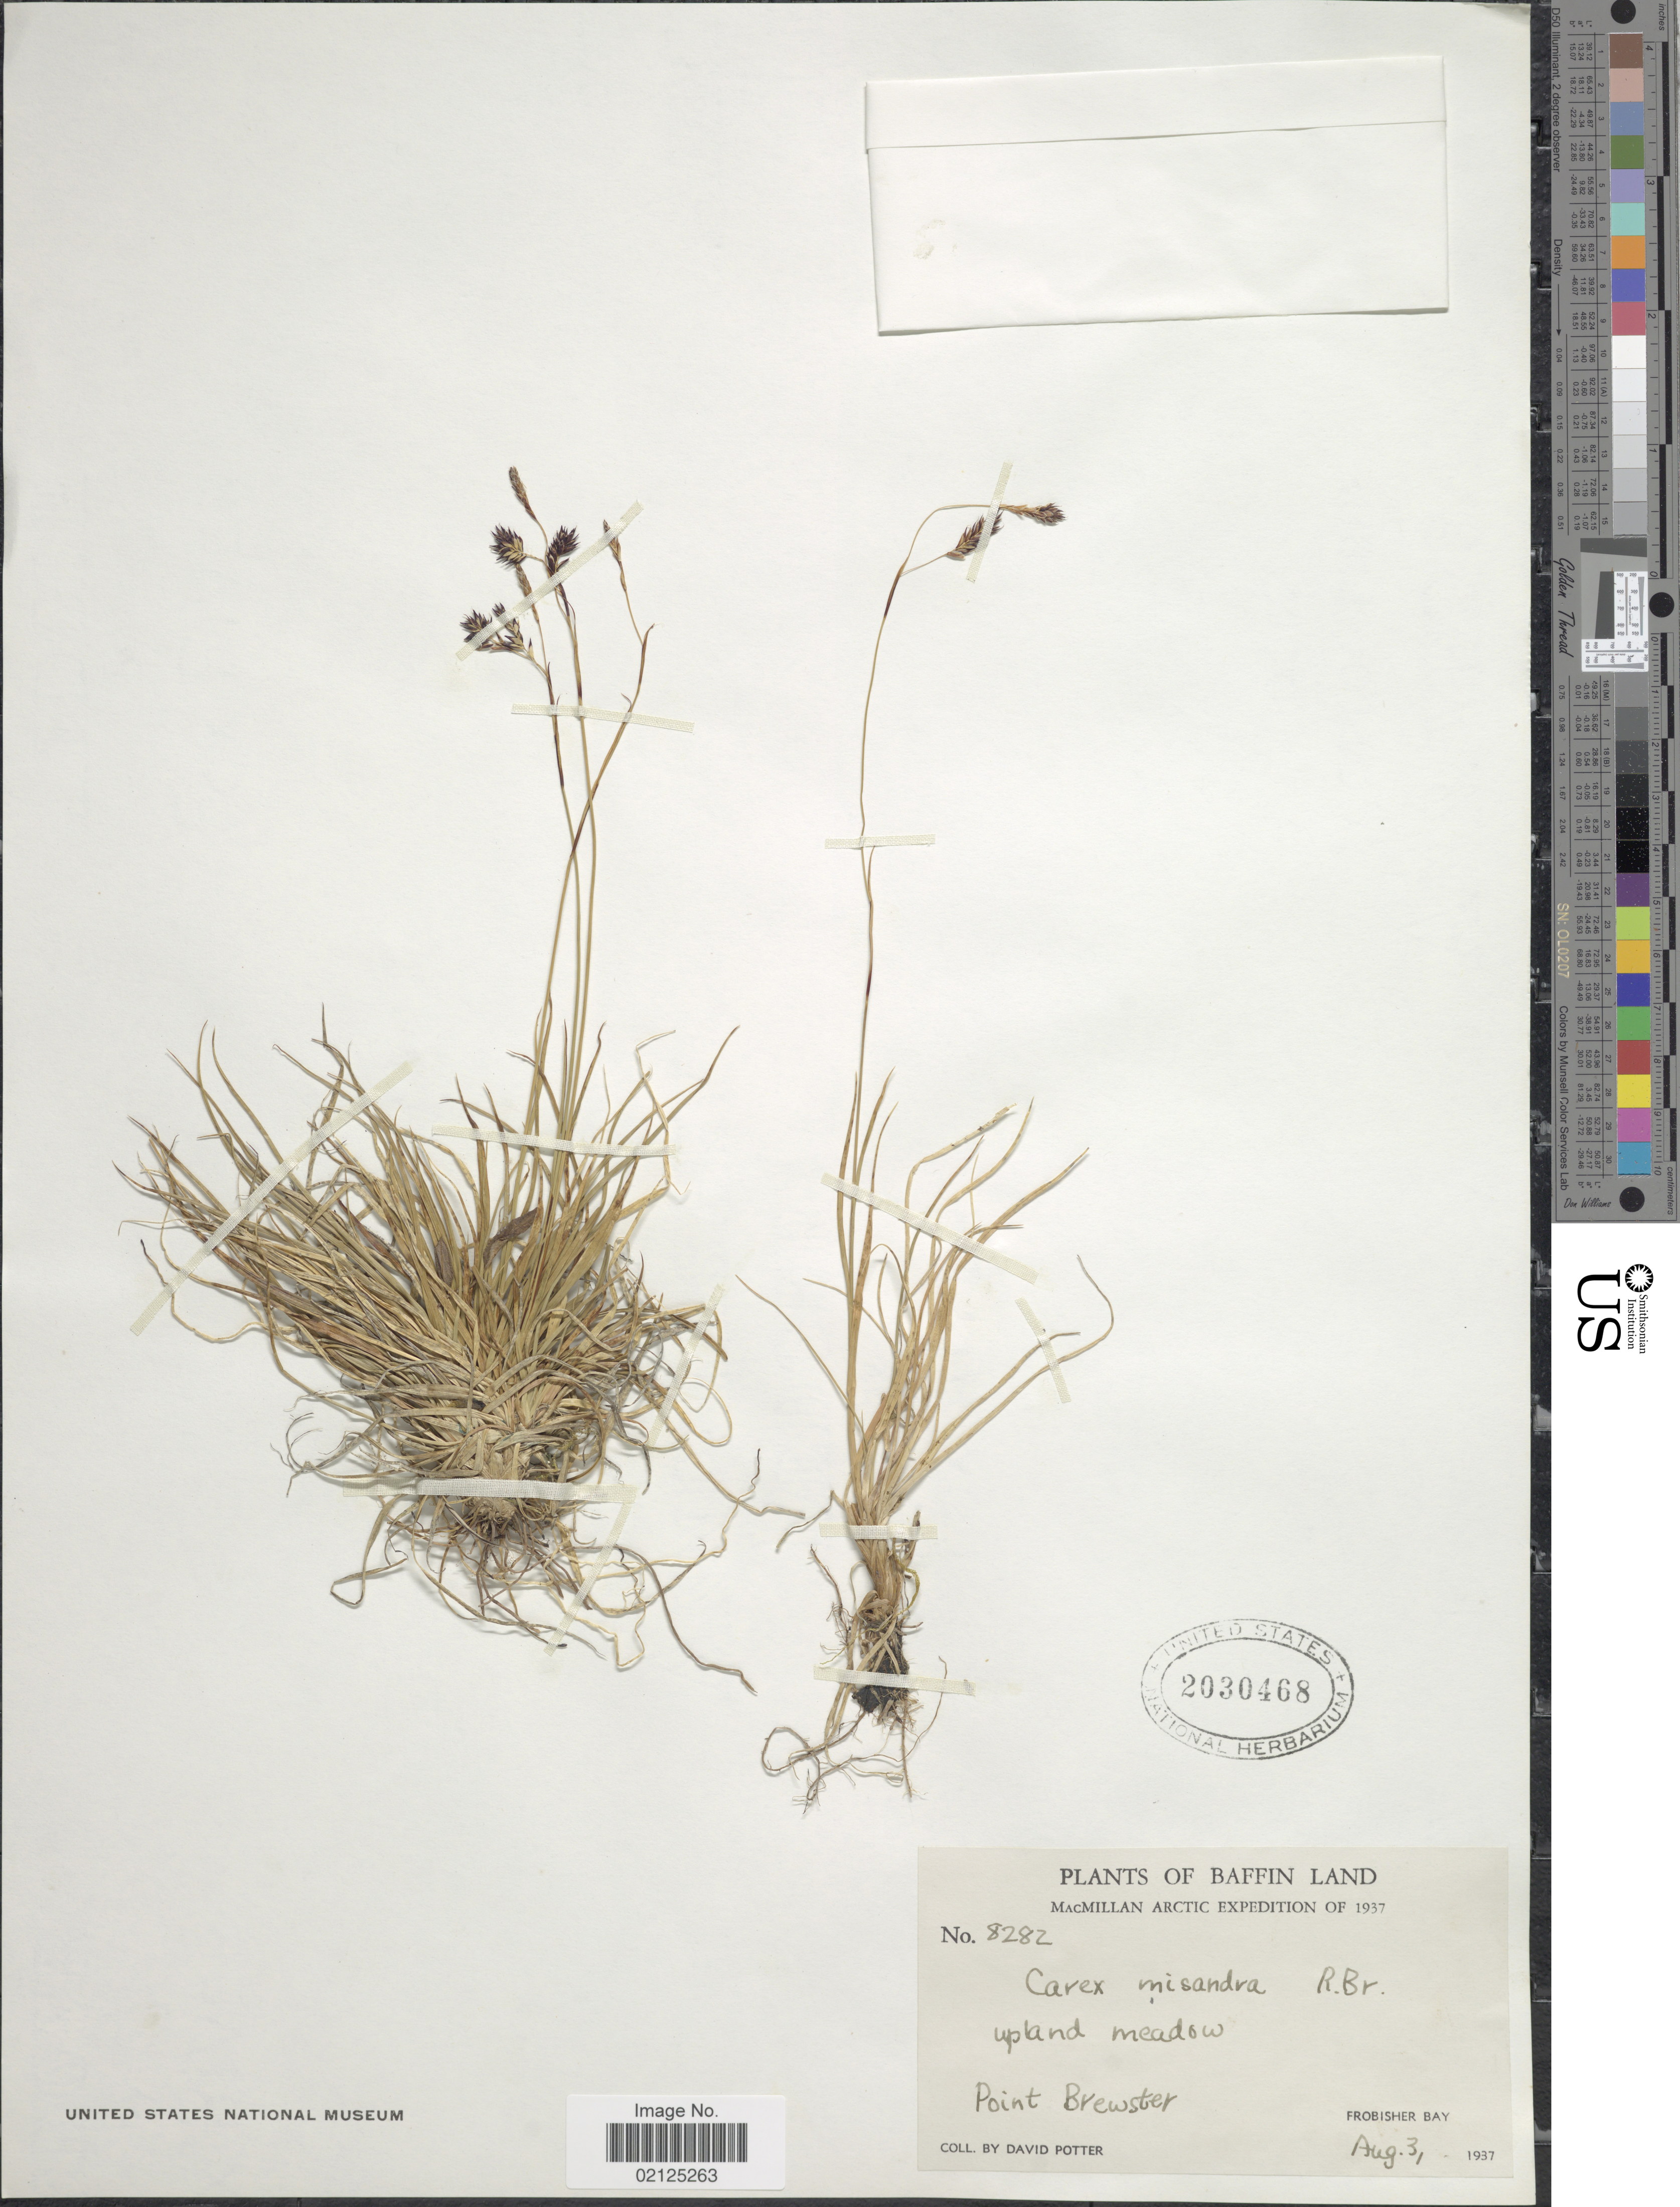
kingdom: Plantae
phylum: Tracheophyta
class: Liliopsida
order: Poales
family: Cyperaceae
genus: Carex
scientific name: Carex fuliginosa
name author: Schkuhr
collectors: D. Potter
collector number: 8282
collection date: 1937-08-31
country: Canada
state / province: Nunavut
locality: Baffin Island, Upland meadow, Point Brewster, Frobisher Bay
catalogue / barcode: US 2030468